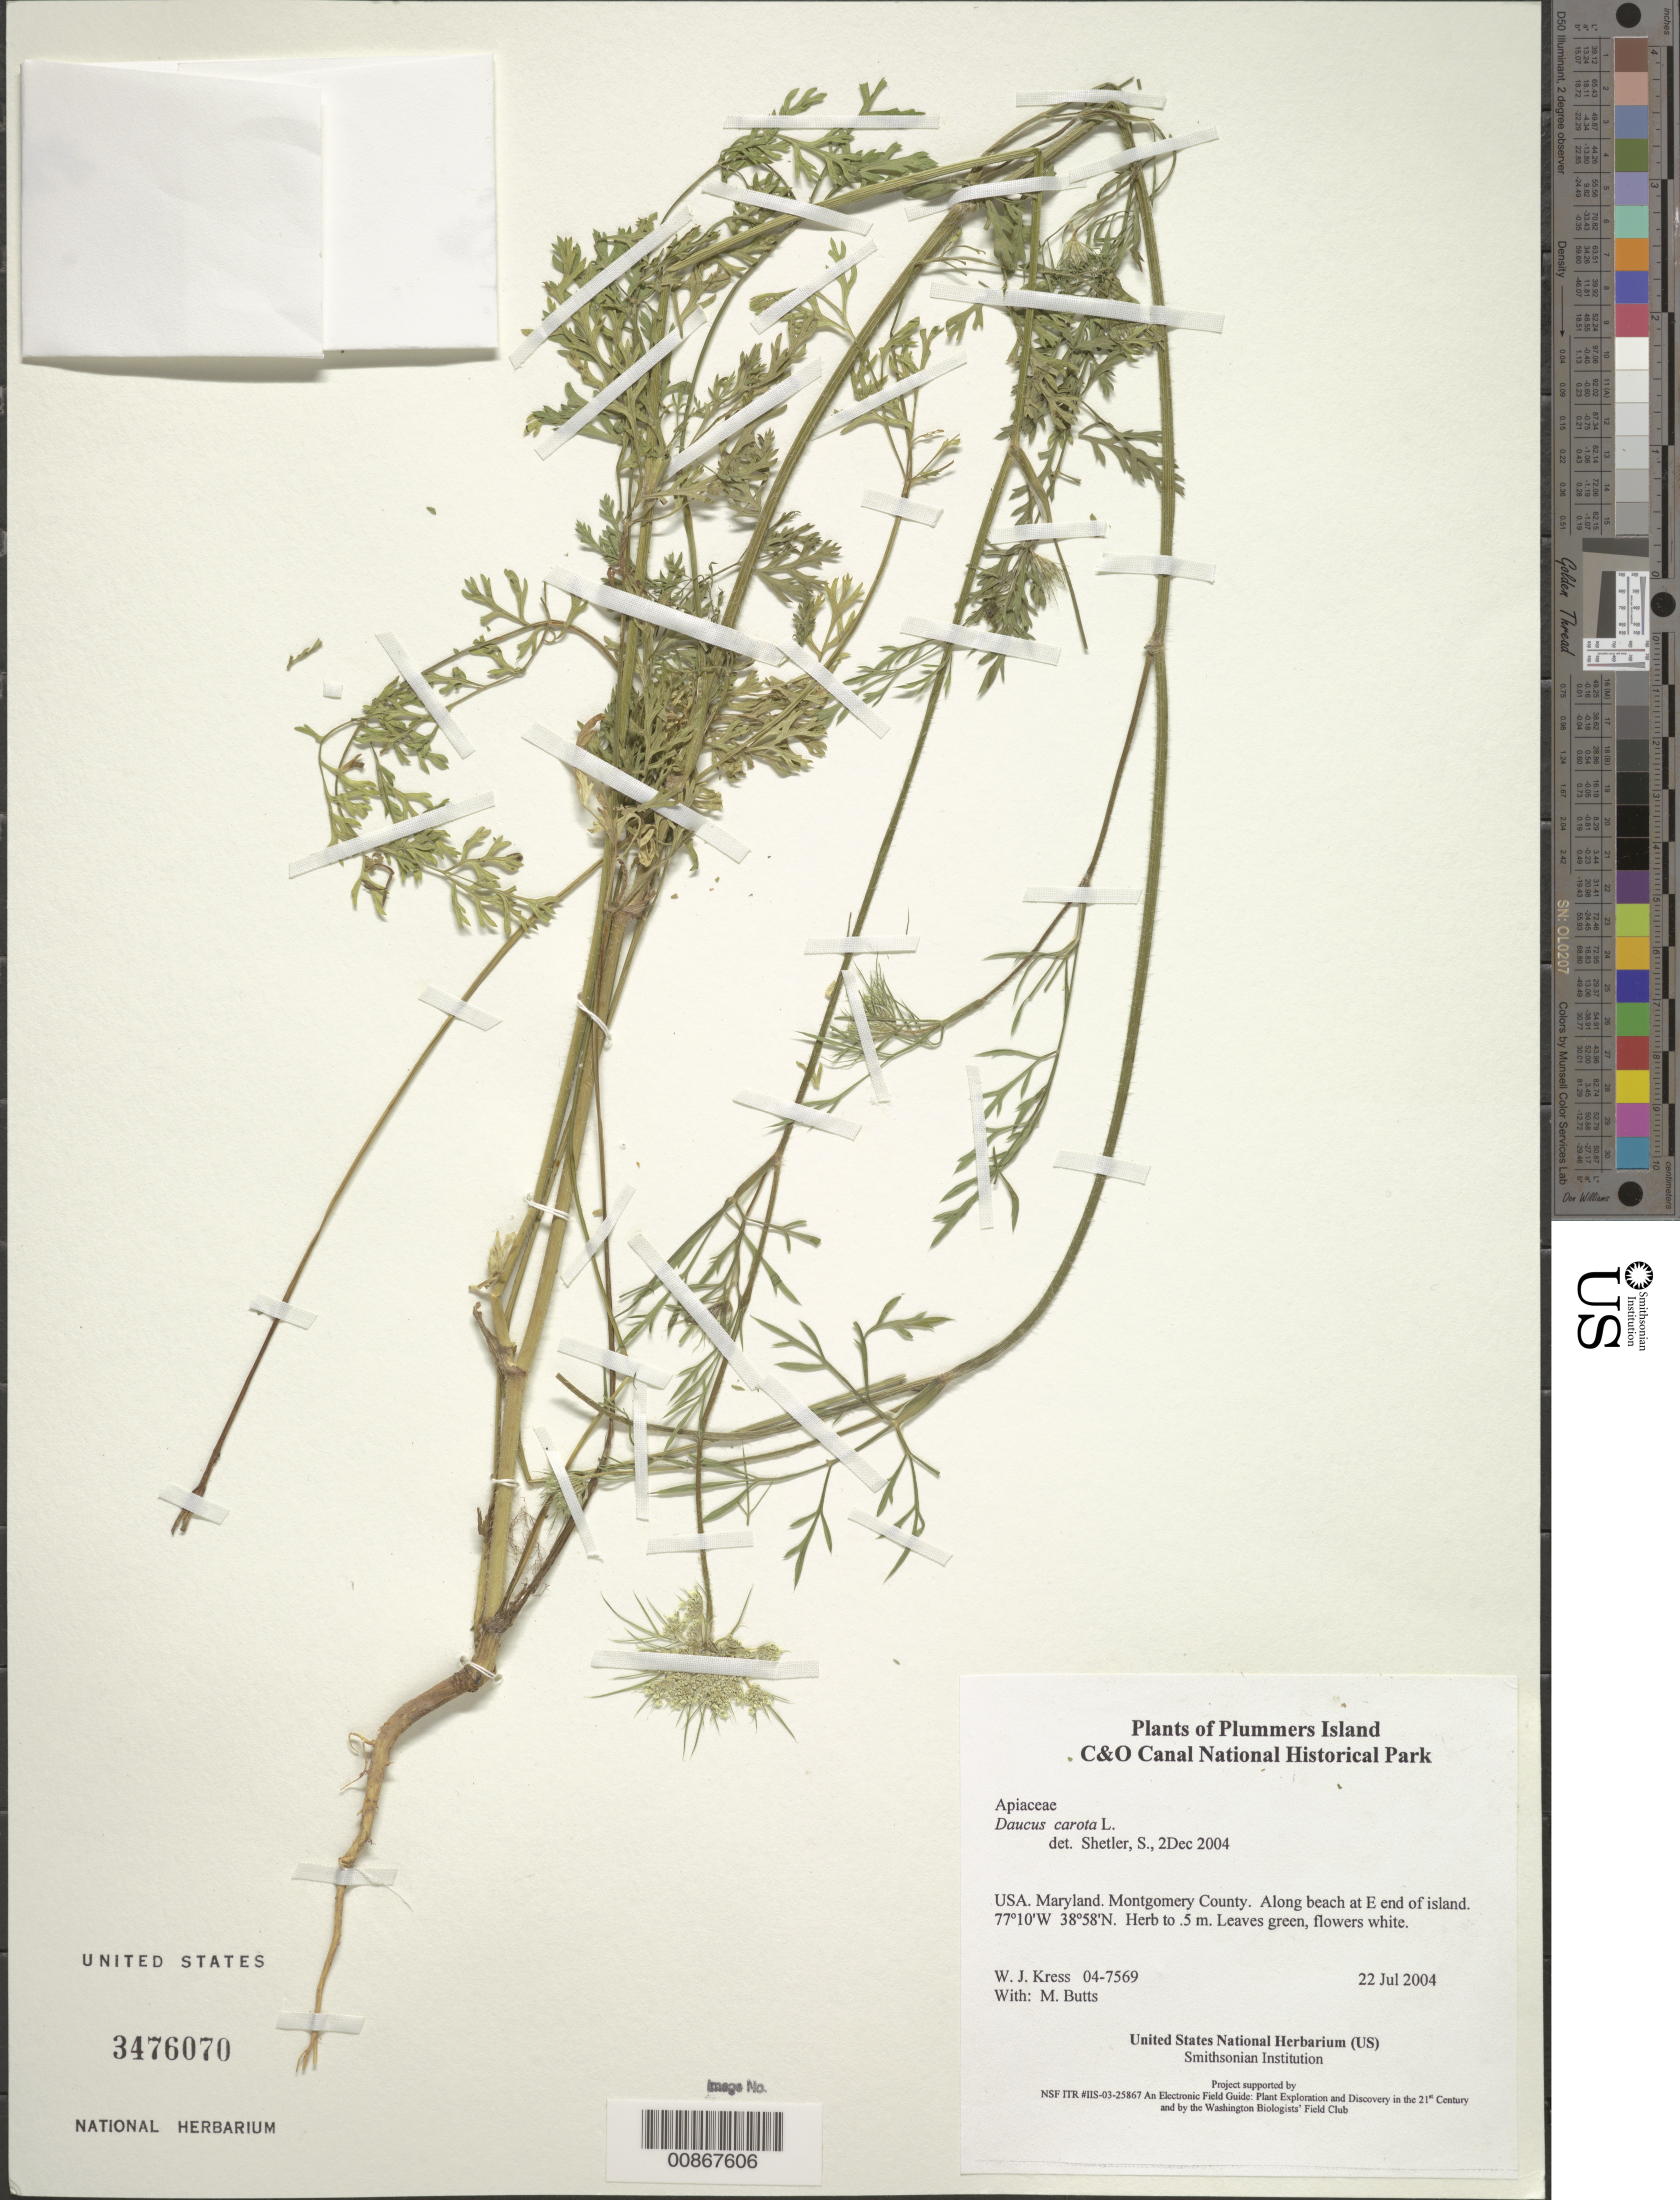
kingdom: Plantae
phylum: Tracheophyta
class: Magnoliopsida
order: Apiales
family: Apiaceae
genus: Daucus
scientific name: Daucus carota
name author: L.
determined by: Shetler, Stanwyn G., (US), NMNH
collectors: W. J. Kress & M. B. Butts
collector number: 04-7569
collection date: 2004-07-22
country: United States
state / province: Maryland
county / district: Montgomery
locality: Chesapeake and Ohio Canal National Historical Park, Plummers Island, Along beach at E end of island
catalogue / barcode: US 3476070